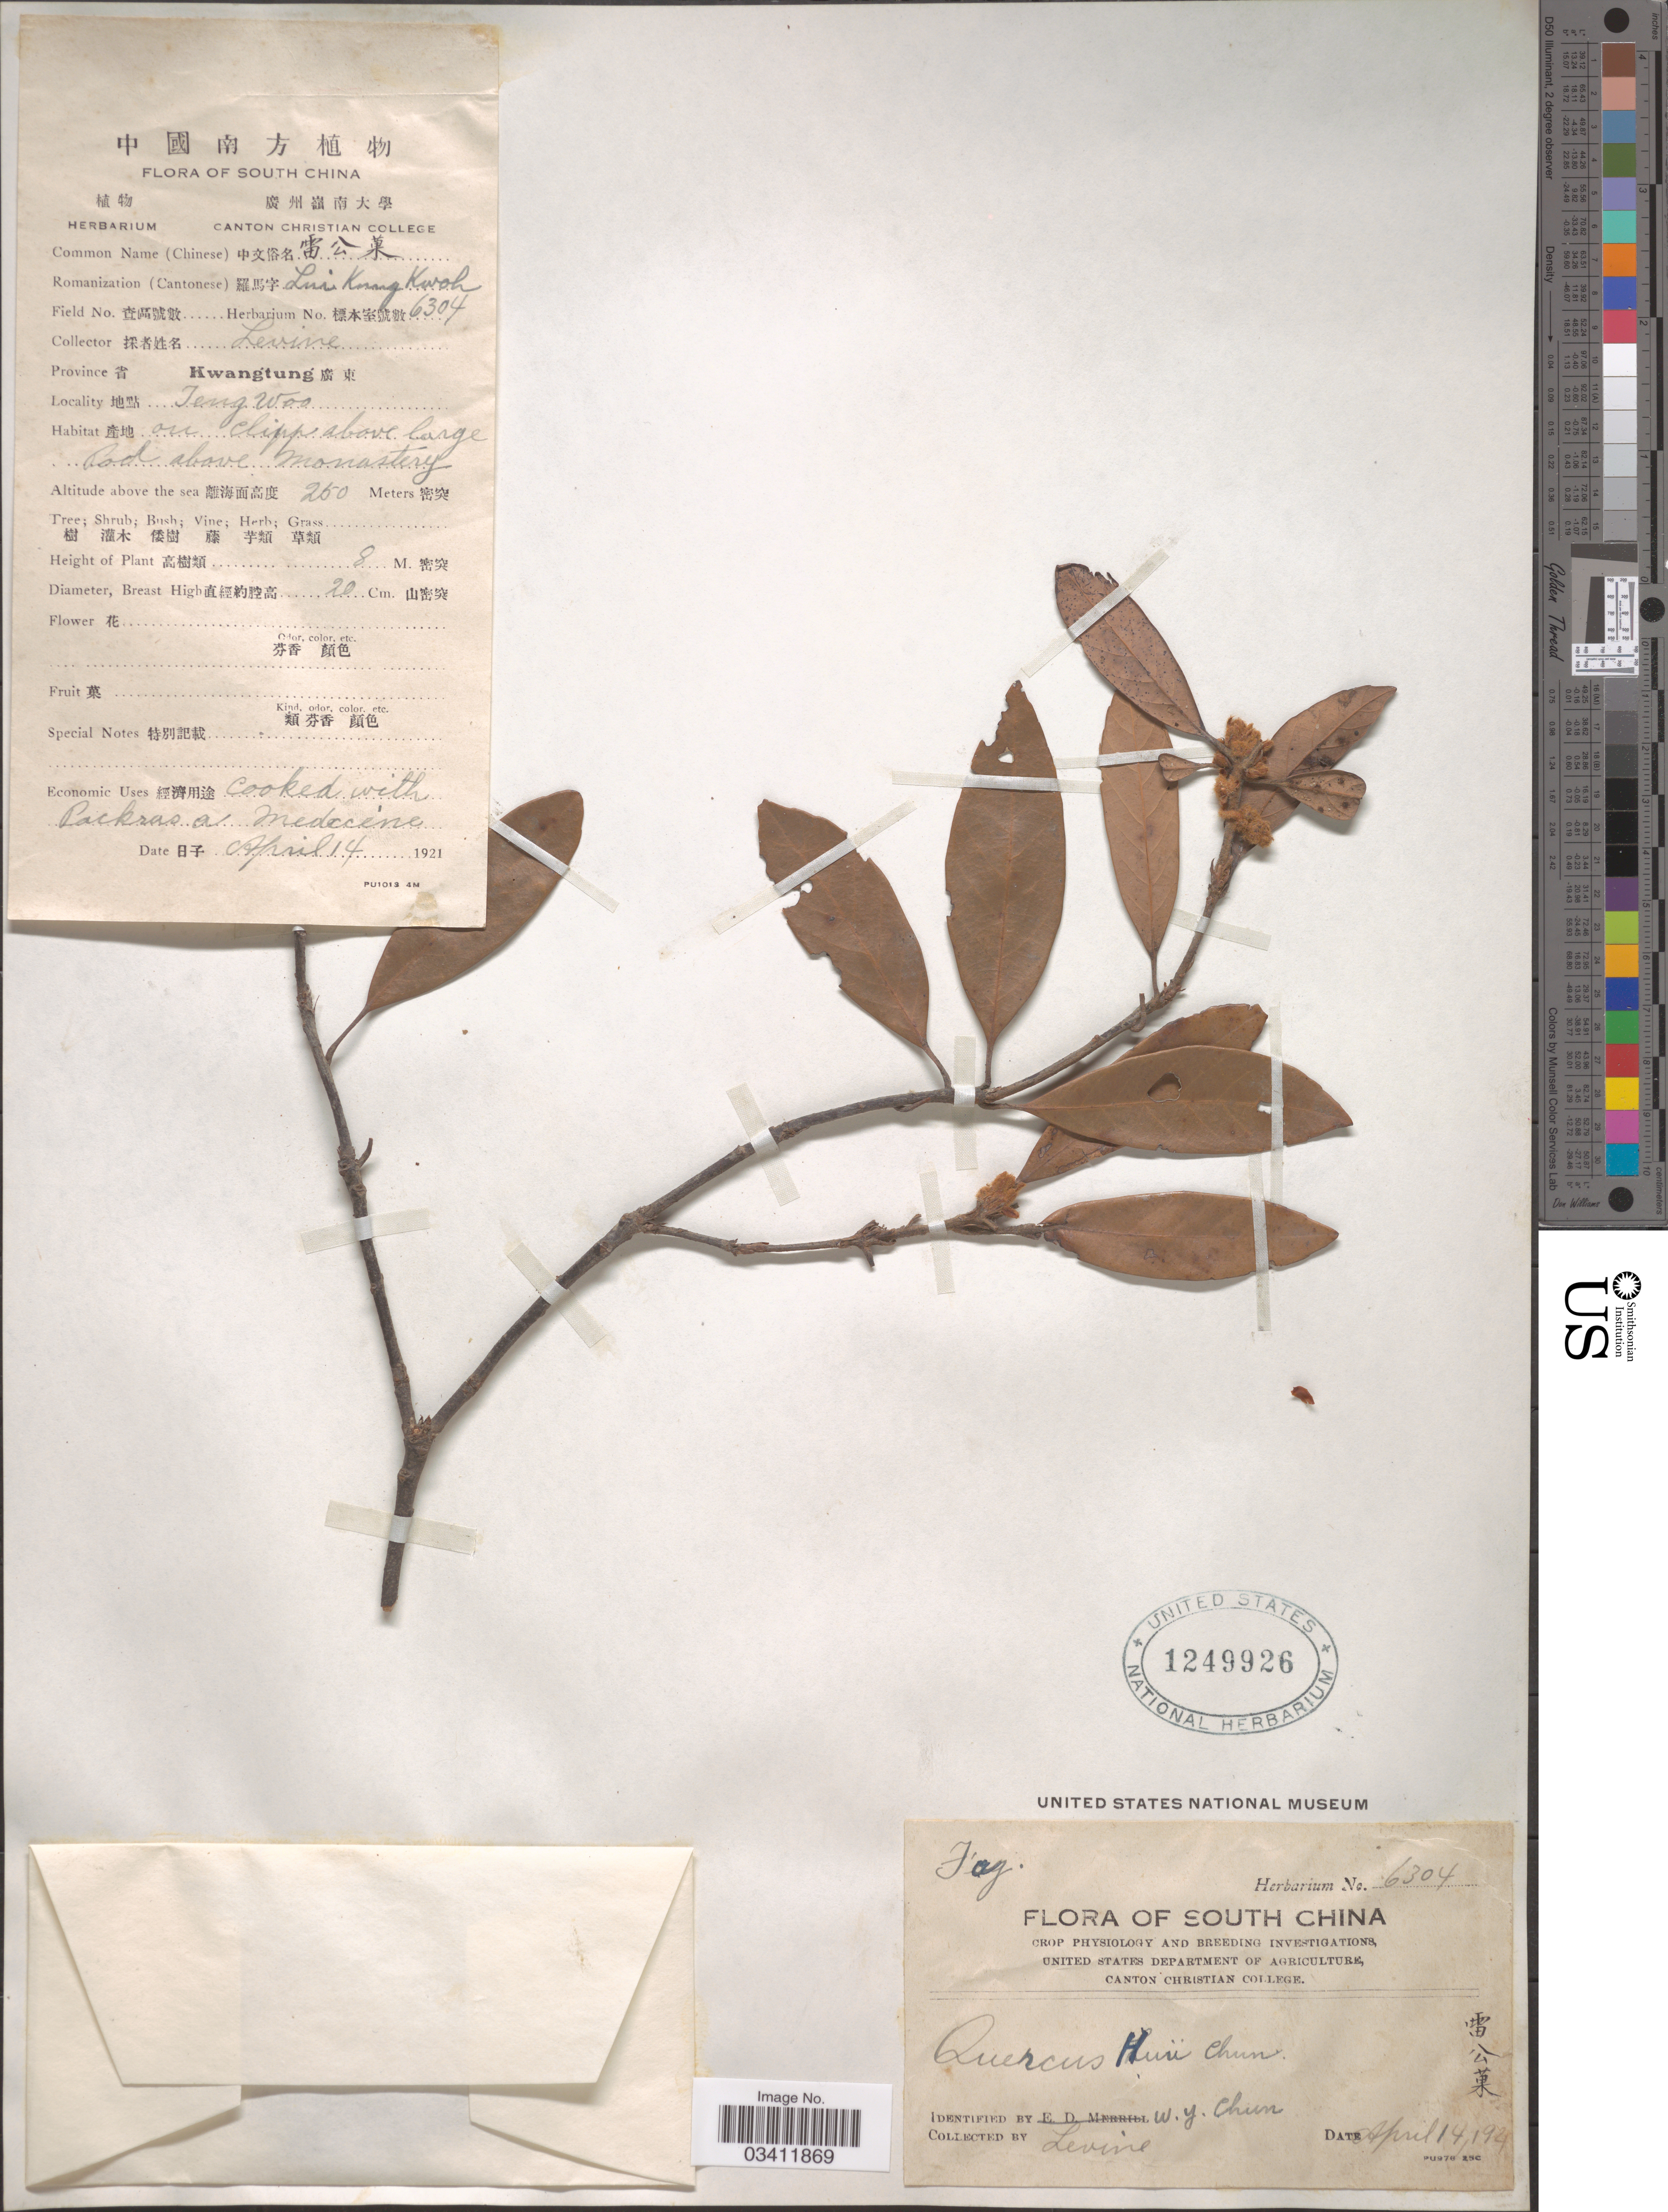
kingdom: Plantae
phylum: Tracheophyta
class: Magnoliopsida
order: Fagales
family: Fagaceae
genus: Quercus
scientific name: Quercus hui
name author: Chun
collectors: -. Levine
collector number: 6304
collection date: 1921-04-14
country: China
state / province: Guangdong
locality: South China. Province Kwangtung. Teng Woo.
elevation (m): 250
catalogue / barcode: US 1249926